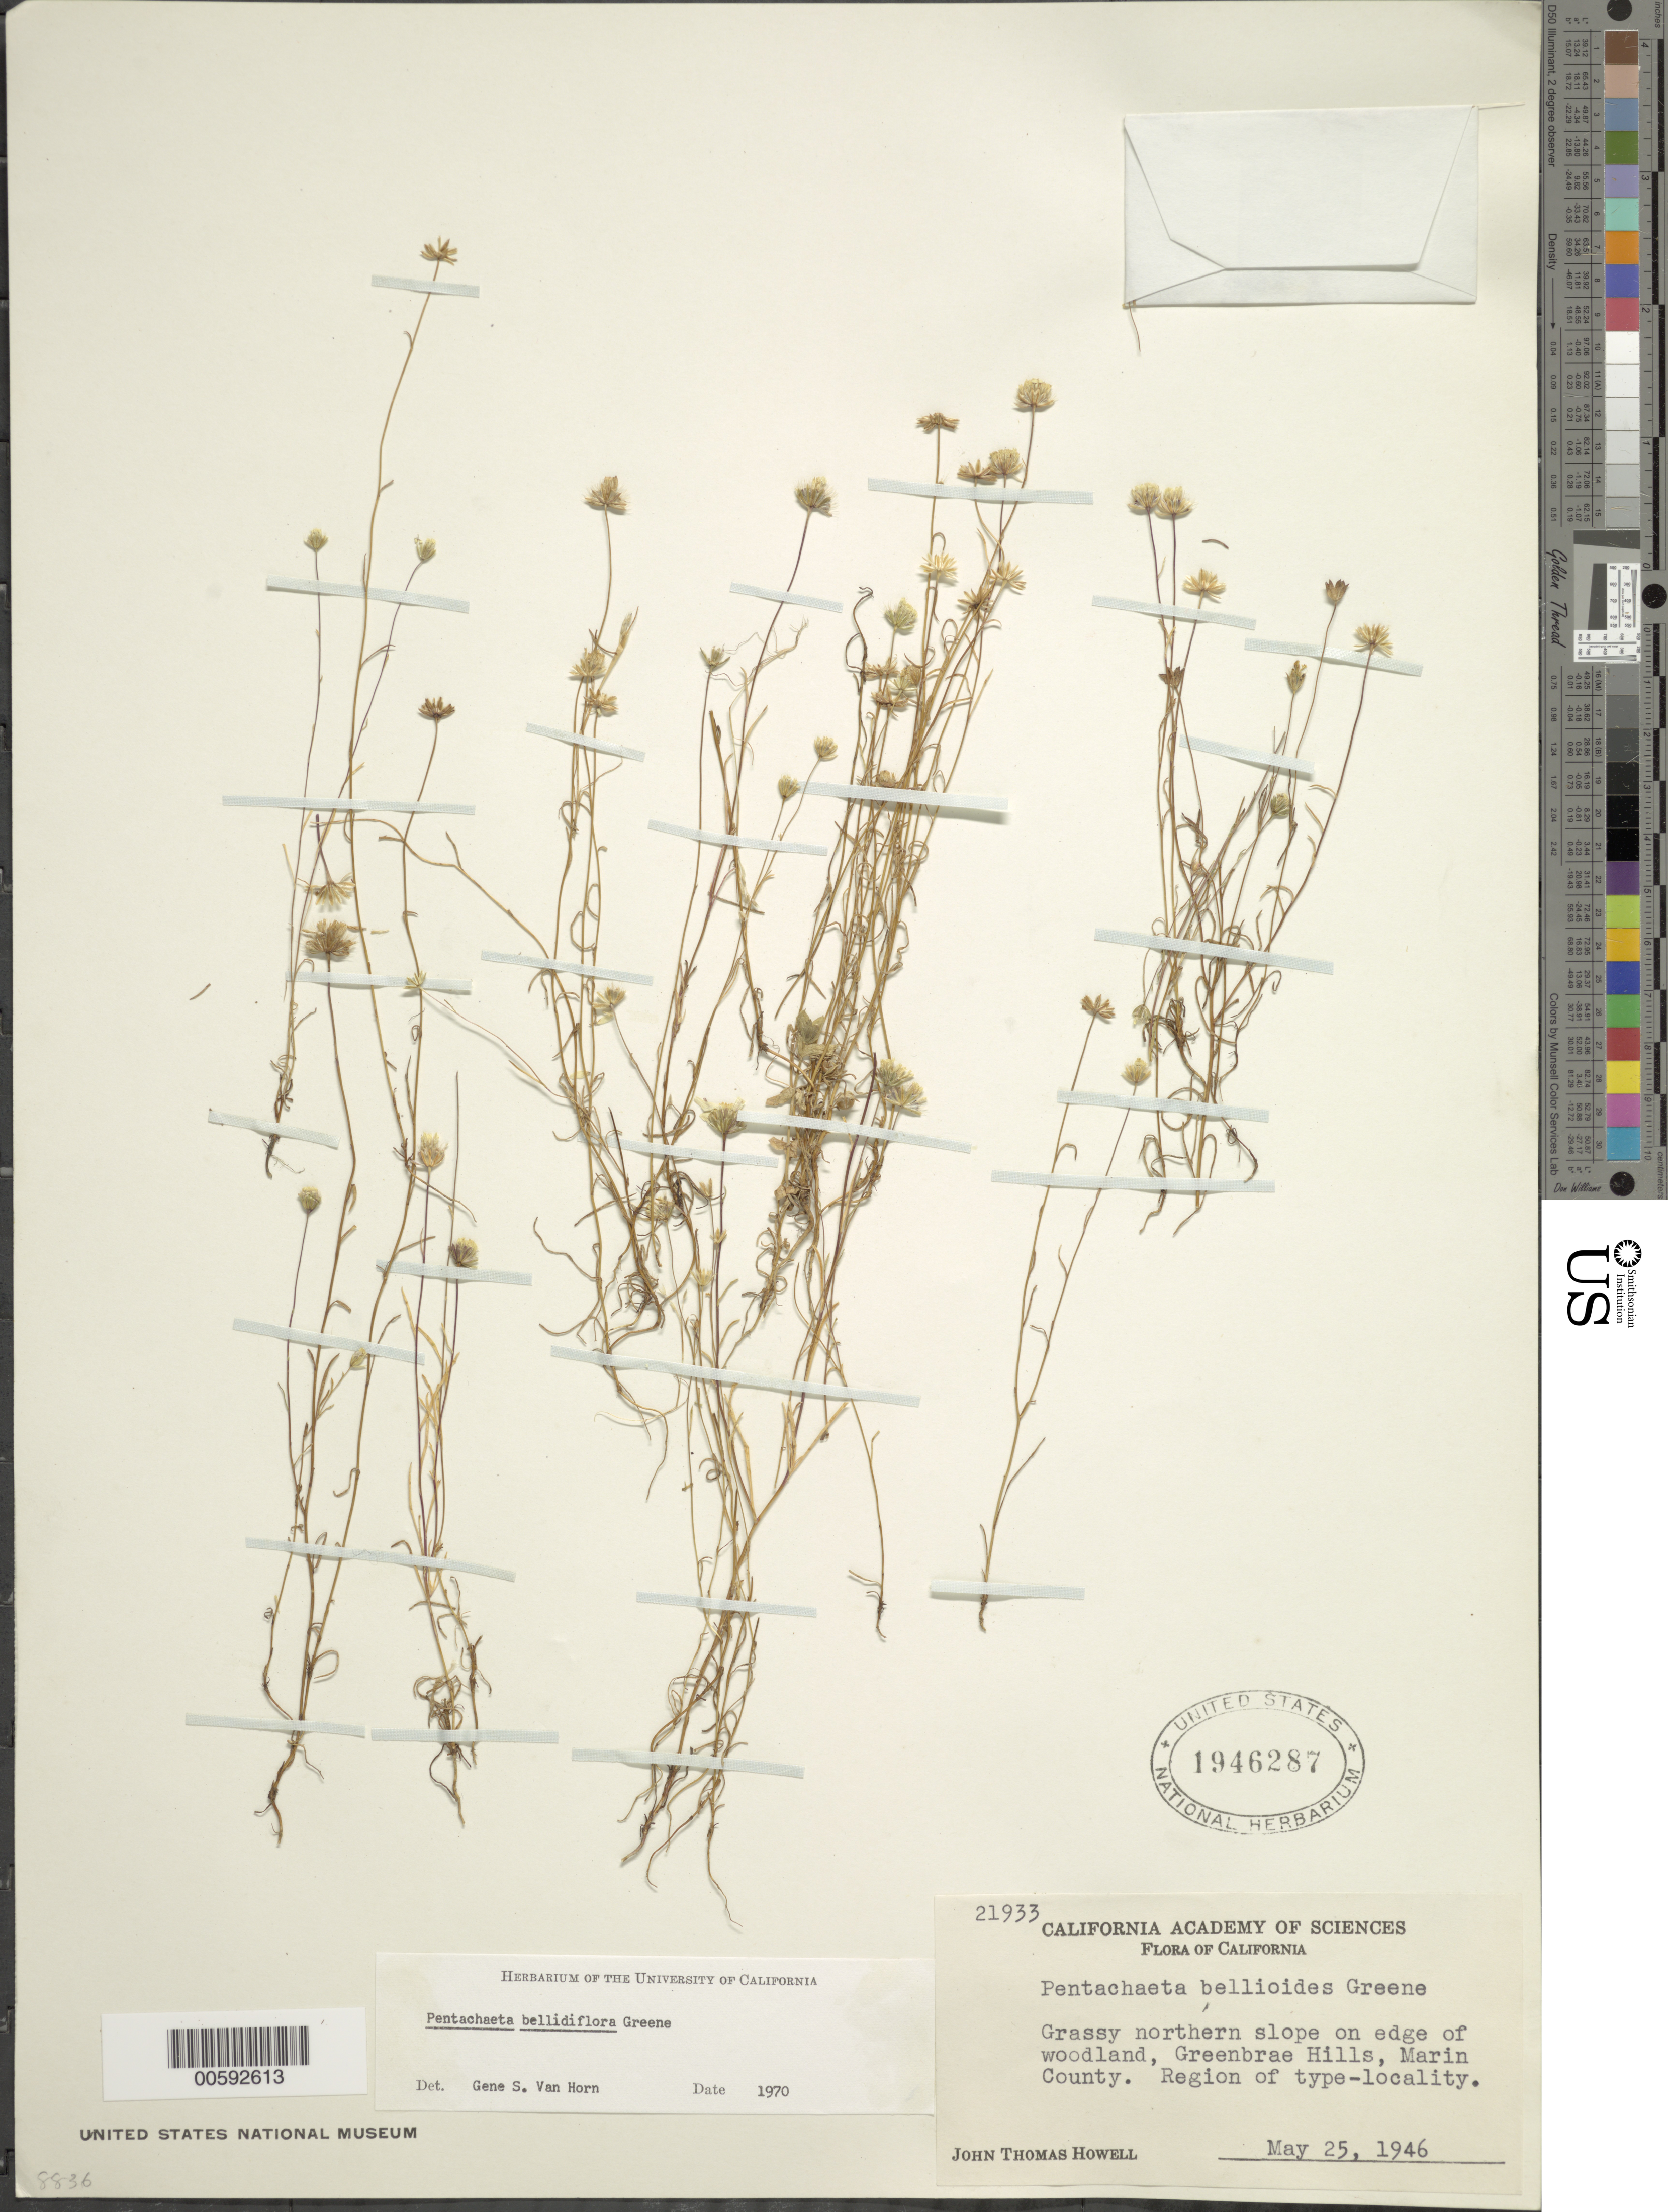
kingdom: Plantae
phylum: Tracheophyta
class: Magnoliopsida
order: Asterales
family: Asteraceae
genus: Pentachaeta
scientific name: Pentachaeta bellidiflora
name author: Greene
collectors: J. T. Howell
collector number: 21933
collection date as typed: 25 May 1946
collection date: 1946-05-25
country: United States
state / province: California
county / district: Marin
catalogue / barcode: US 1946287